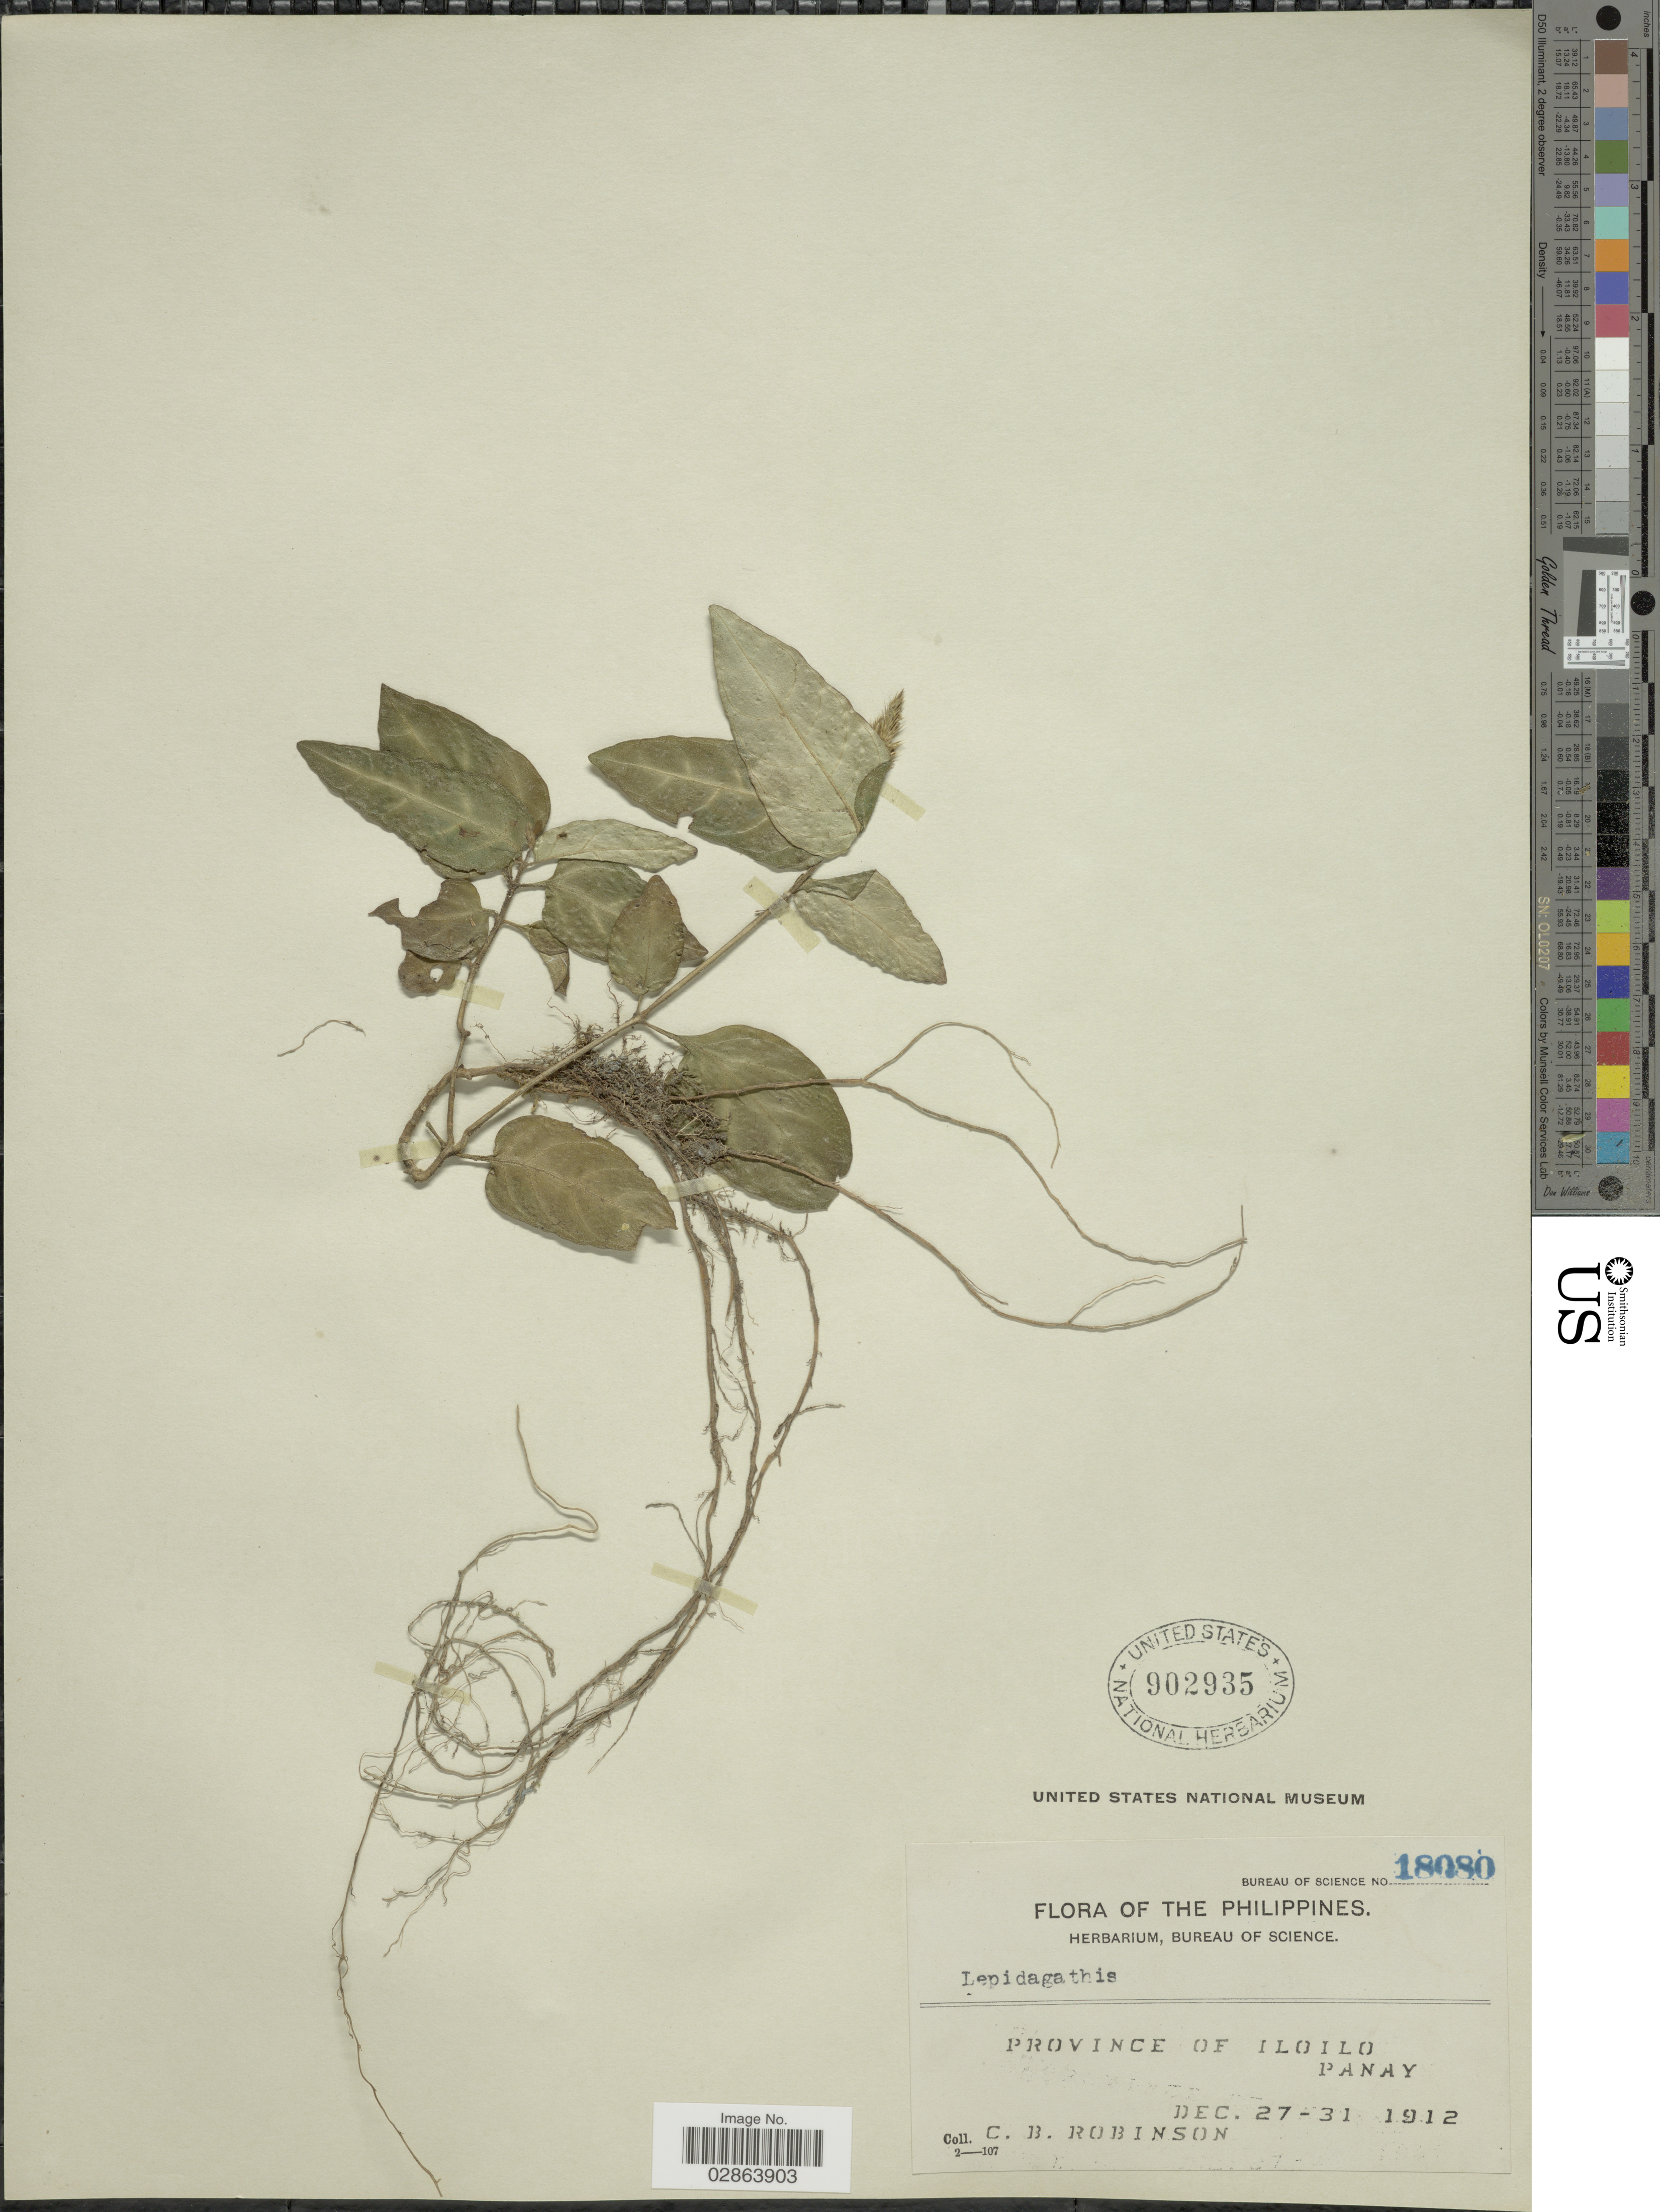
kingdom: Plantae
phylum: Tracheophyta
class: Magnoliopsida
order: Lamiales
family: Acanthaceae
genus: Lepidagathis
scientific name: Lepidagathis sp.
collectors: C. Robinson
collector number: Bureau of Science 18080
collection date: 1912-12-27/1912-12-31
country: Philippines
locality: Province of Iloilo, Panay.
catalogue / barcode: US 902935